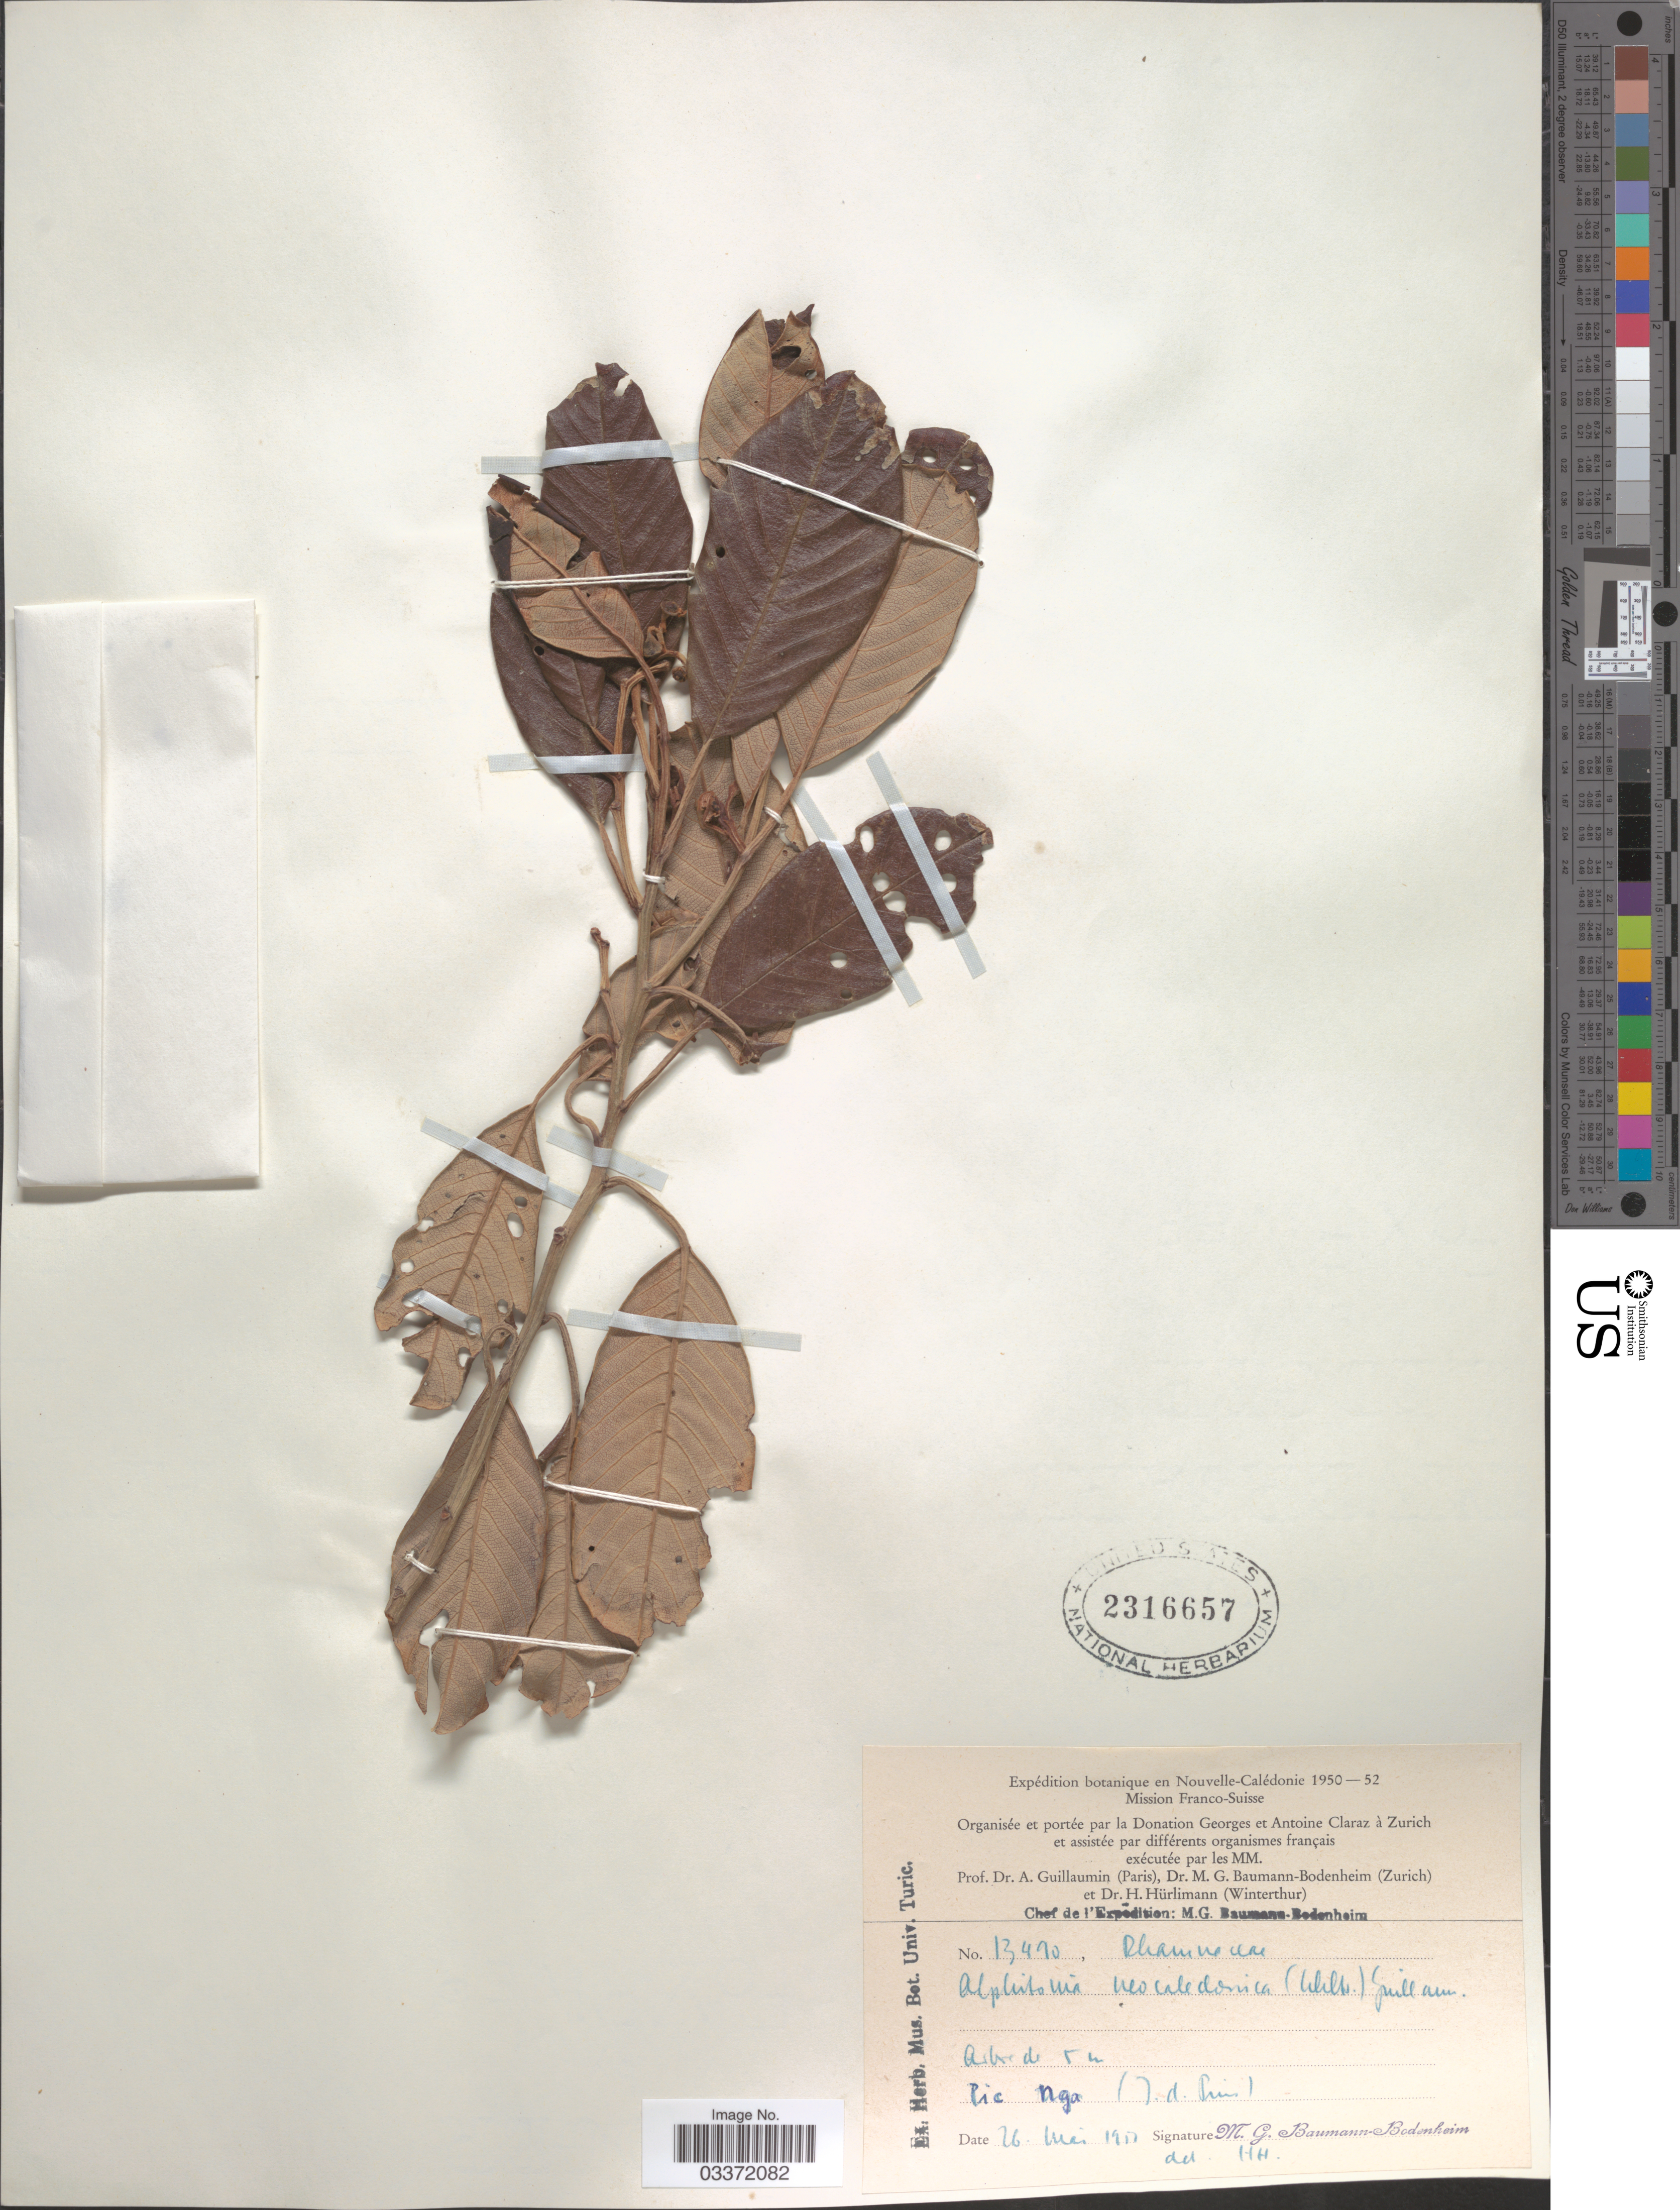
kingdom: Plantae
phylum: Tracheophyta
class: Magnoliopsida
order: Rosales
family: Rhamnaceae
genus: Alphitonia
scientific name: Alphitonia neocaledonica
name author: (Schltr.) Guillaumin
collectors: M. G. Baumann-Bodenheim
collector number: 13470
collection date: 1917-05-26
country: New Caledonia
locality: Pic Nga (7. d. Lui) [unsure placement].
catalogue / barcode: US 2316657